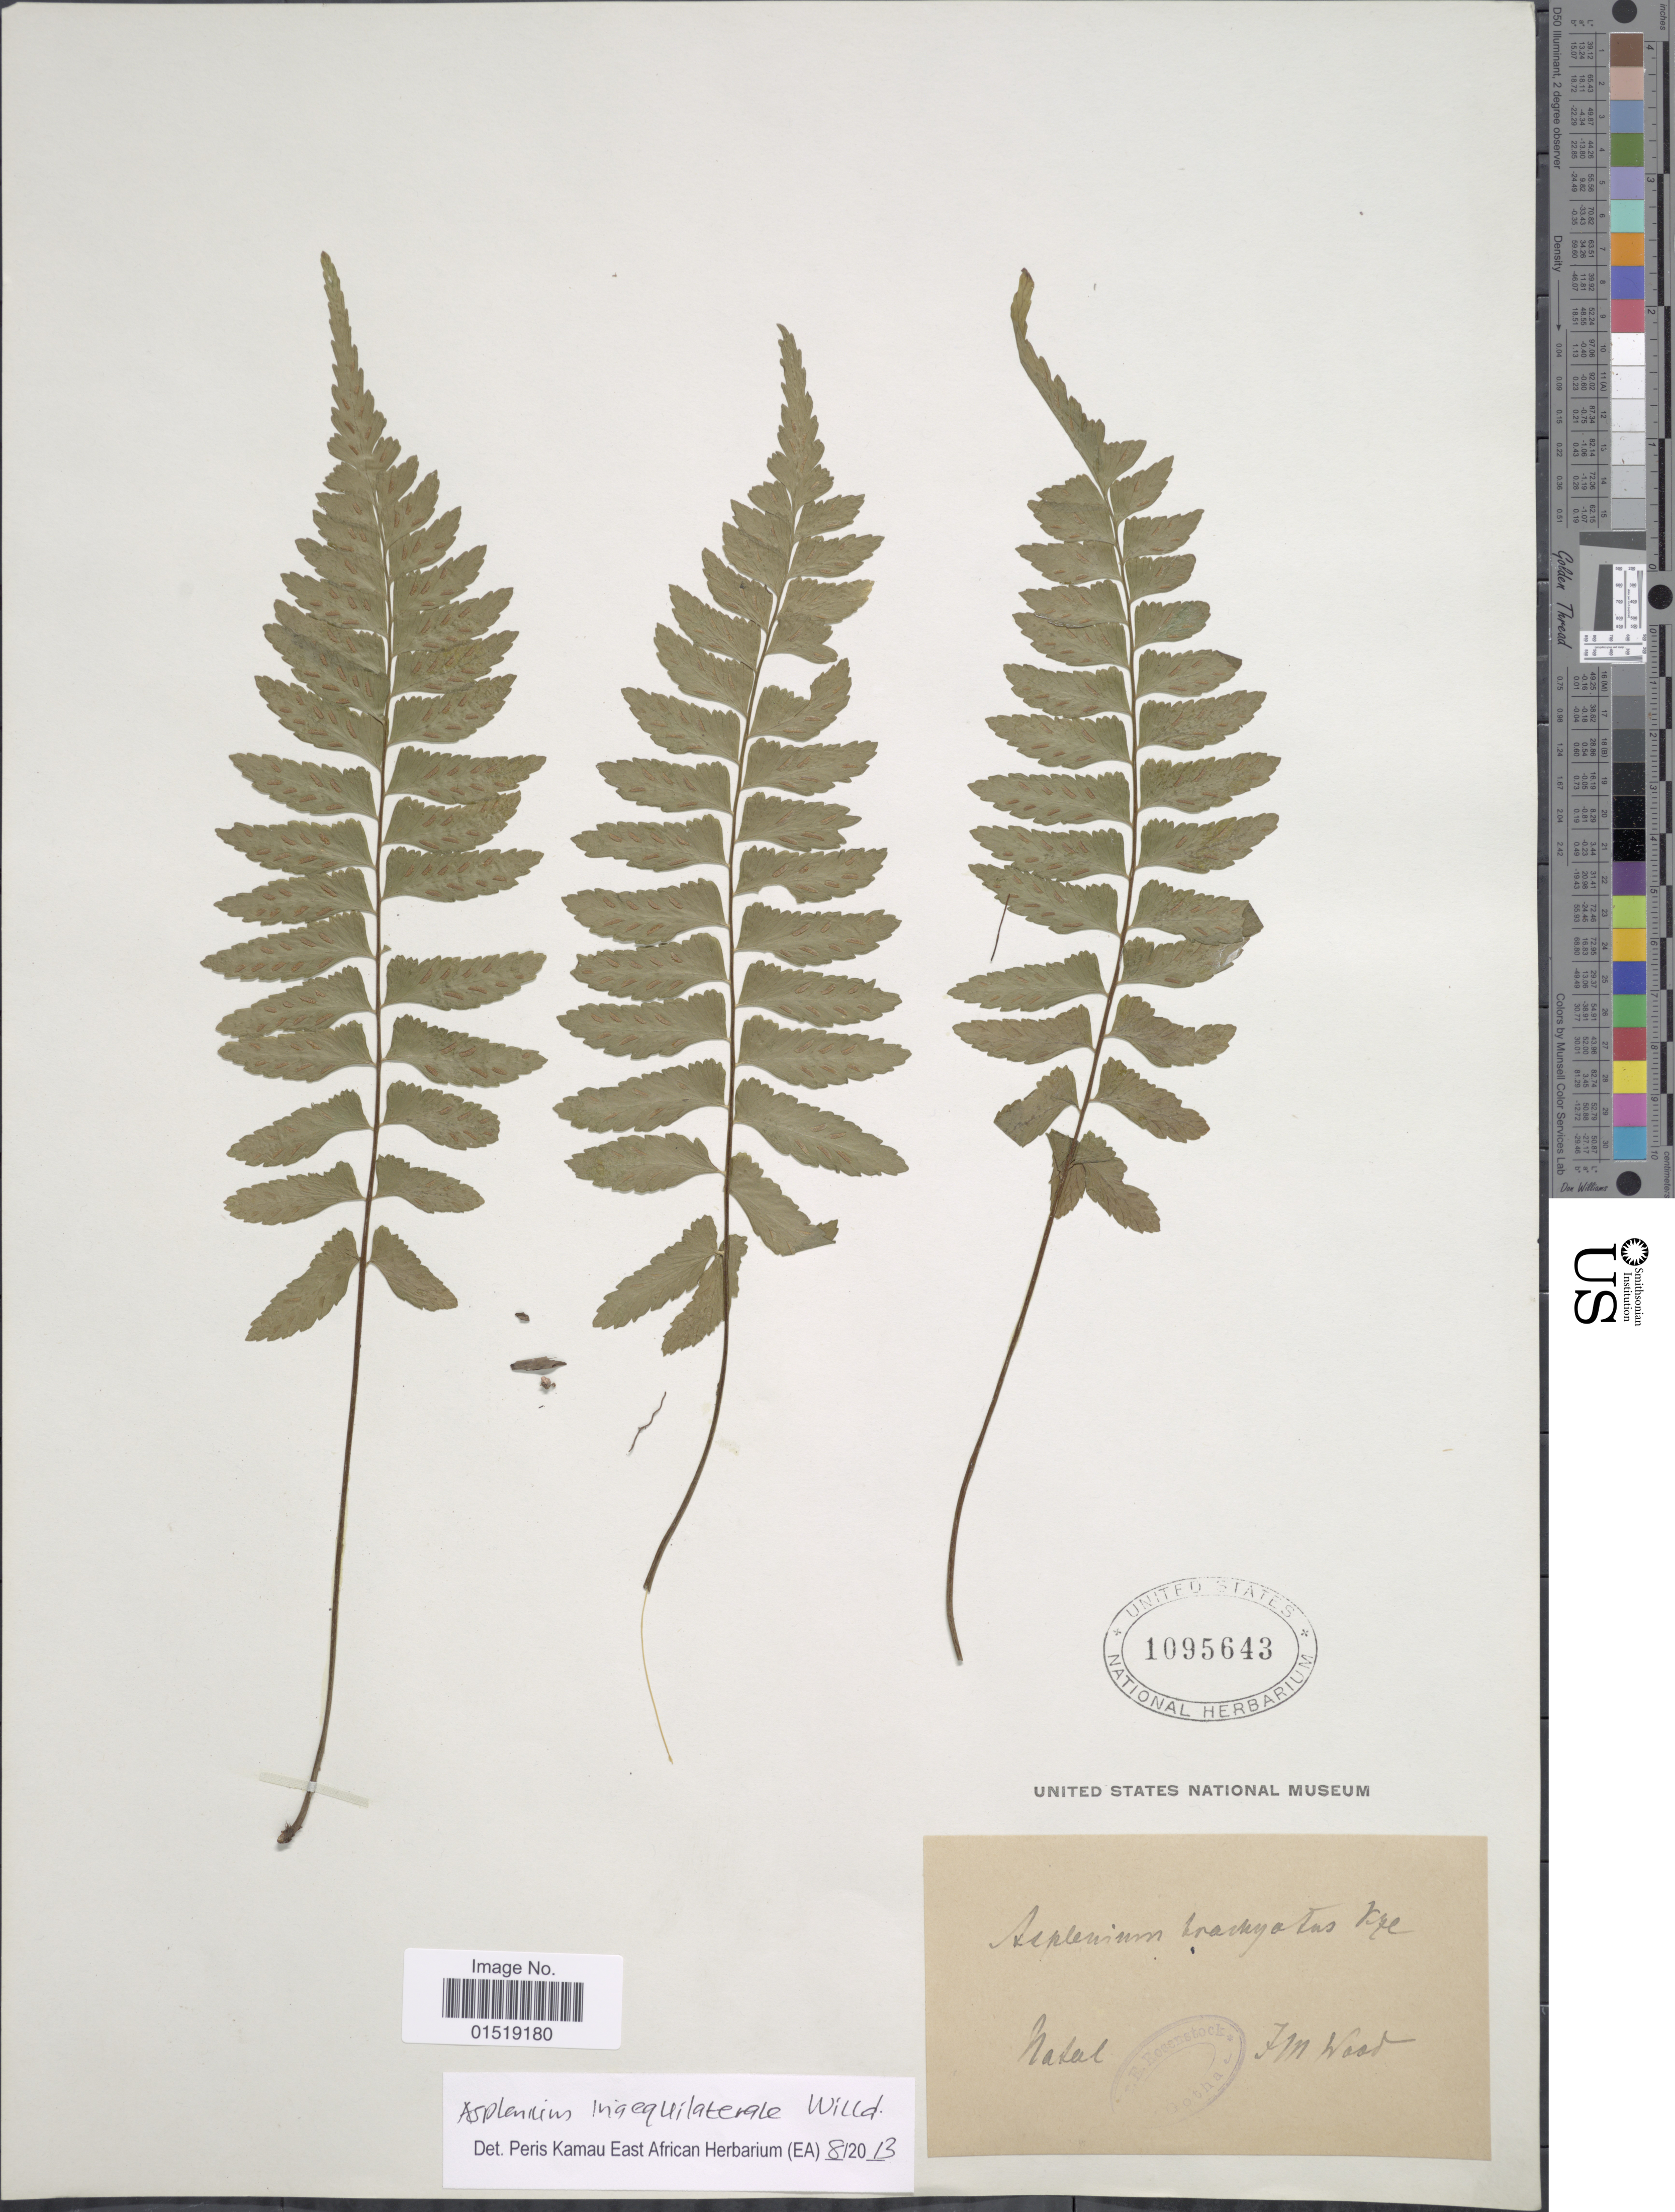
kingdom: Plantae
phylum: Tracheophyta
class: Polypodiopsida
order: Polypodiales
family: Aspleniaceae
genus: Asplenium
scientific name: Asplenium inaequilaterale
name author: Willd.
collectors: J. M. Wood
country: South Africa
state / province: KwaZulu-Natal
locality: Natal.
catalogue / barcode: US 1095643